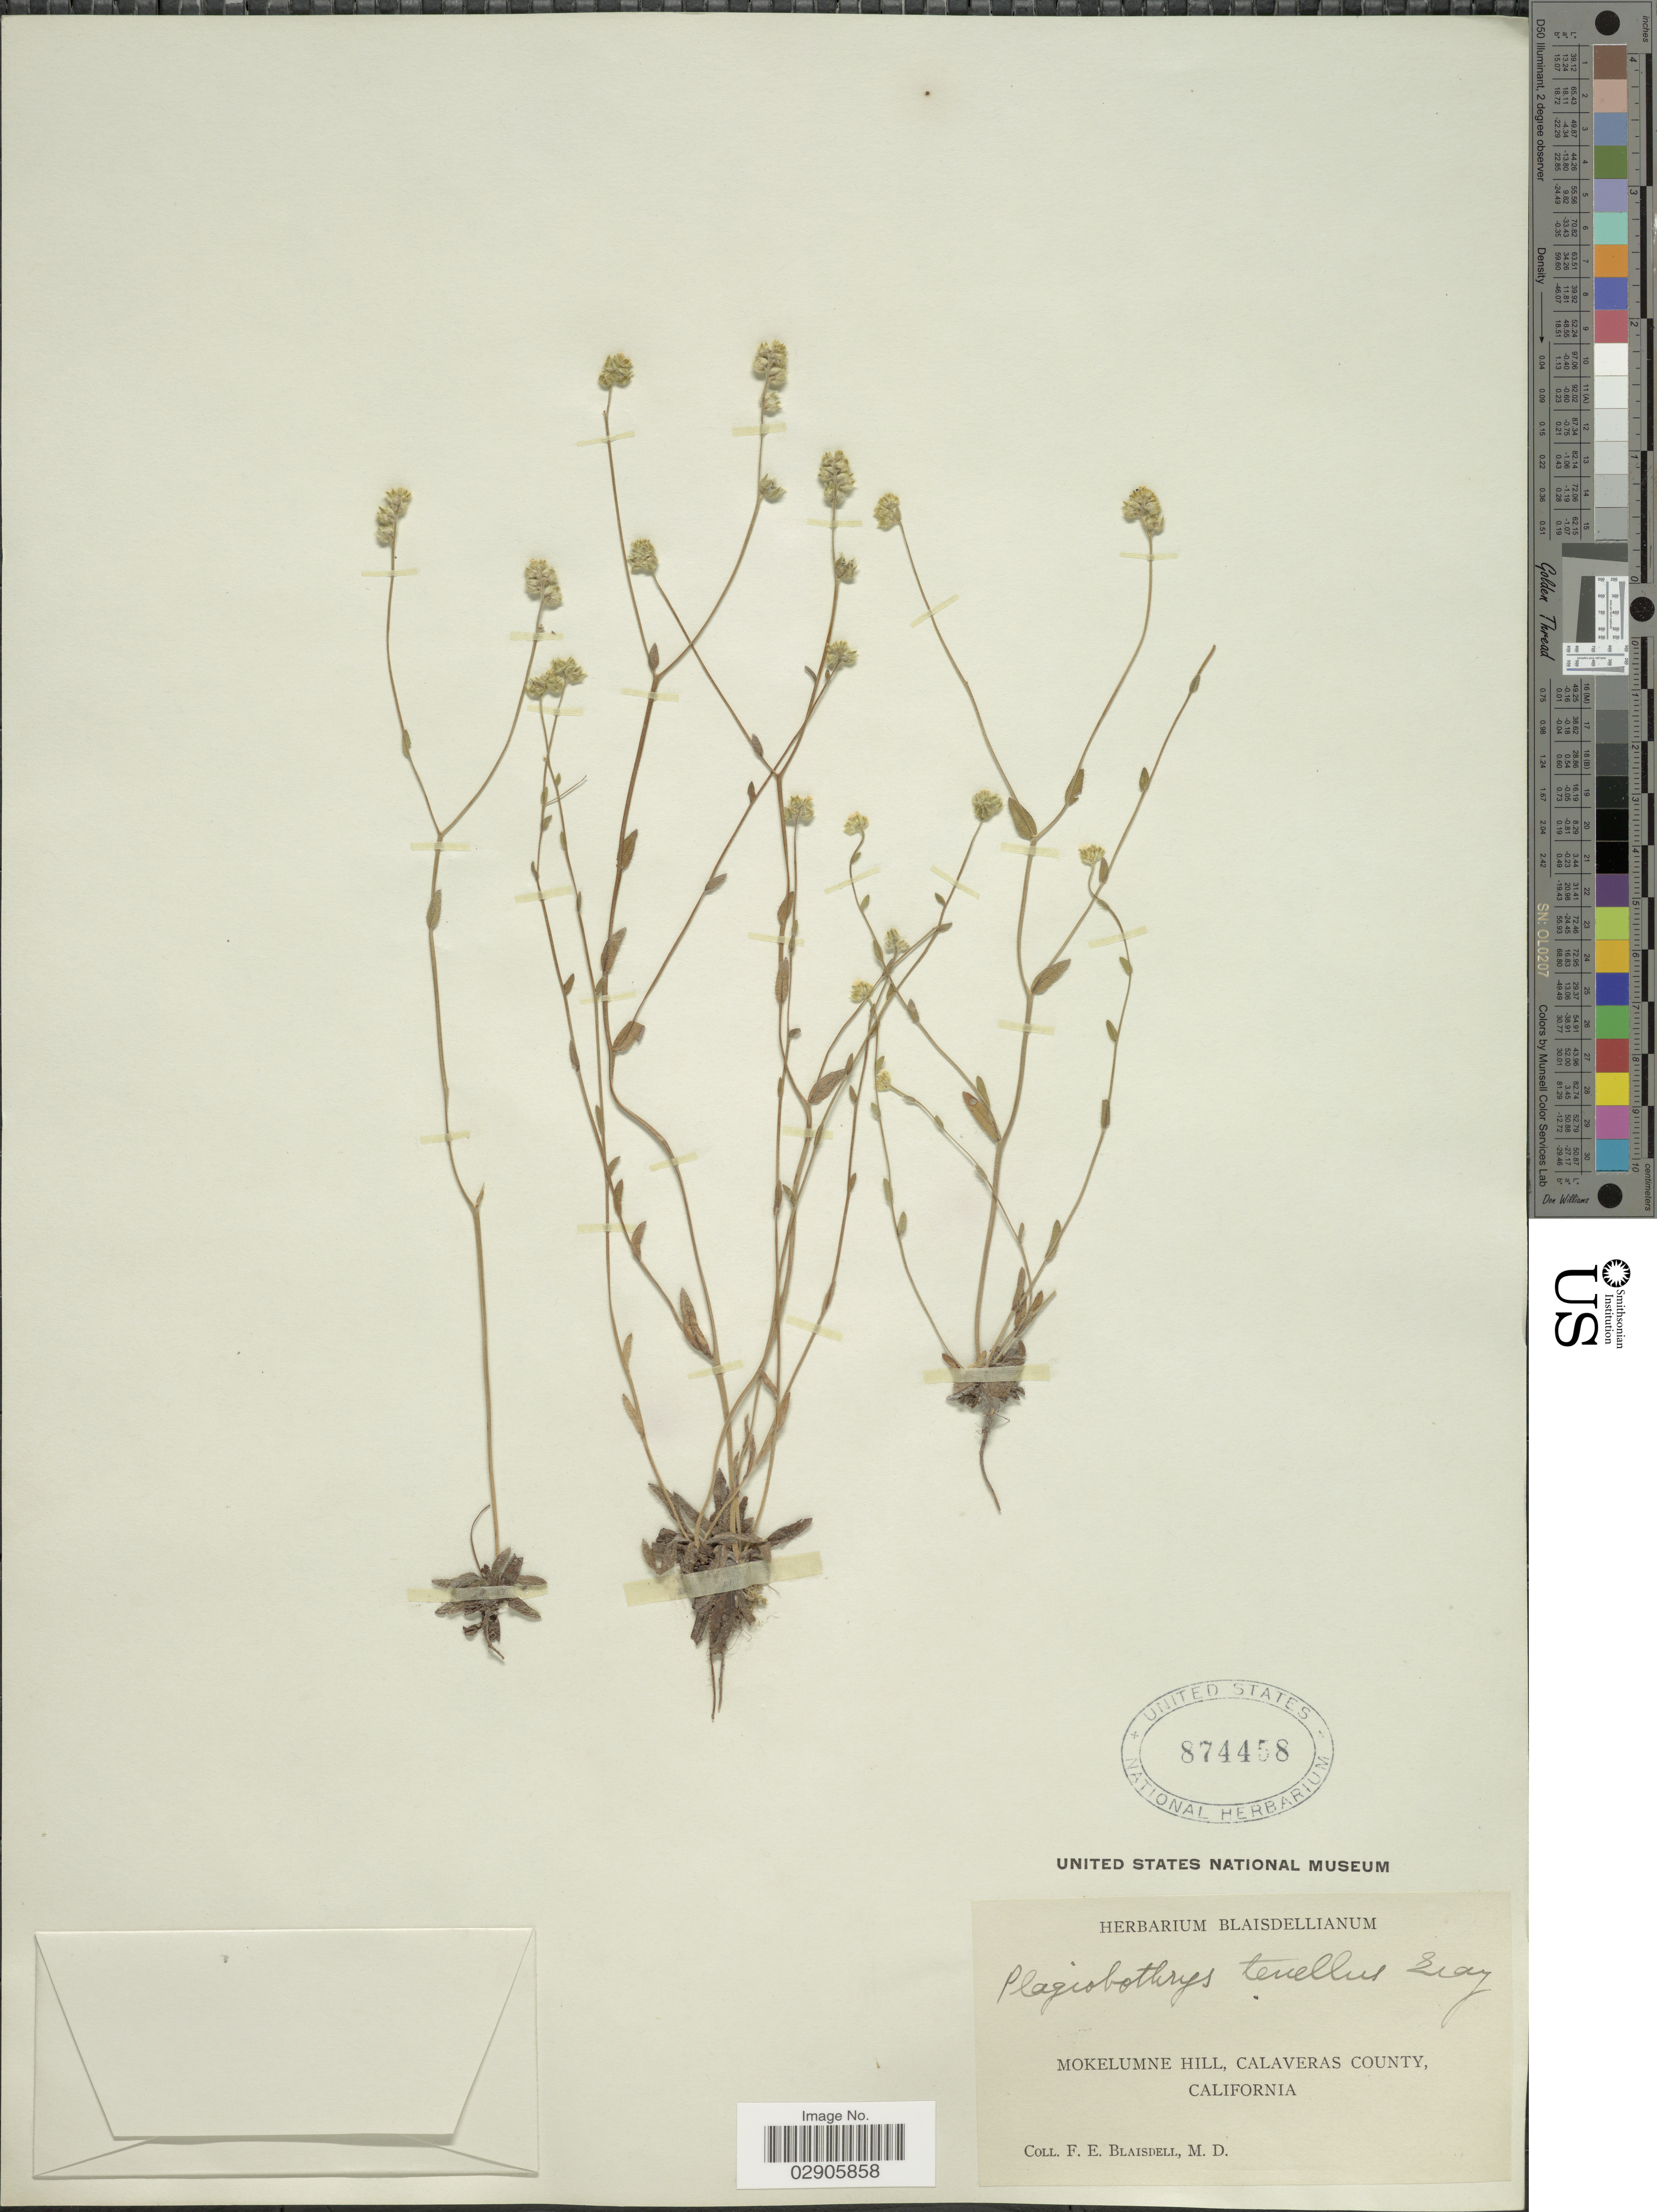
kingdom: Plantae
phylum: Tracheophyta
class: Magnoliopsida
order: Boraginales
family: Boraginaceae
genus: Plagiobothrys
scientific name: Plagiobothrys tenellus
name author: (Nutt.) A. Gray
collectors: F. Blaisdell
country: United States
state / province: California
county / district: Calaveras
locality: Mokelumne Hill, Calaveras County.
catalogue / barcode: US 874458